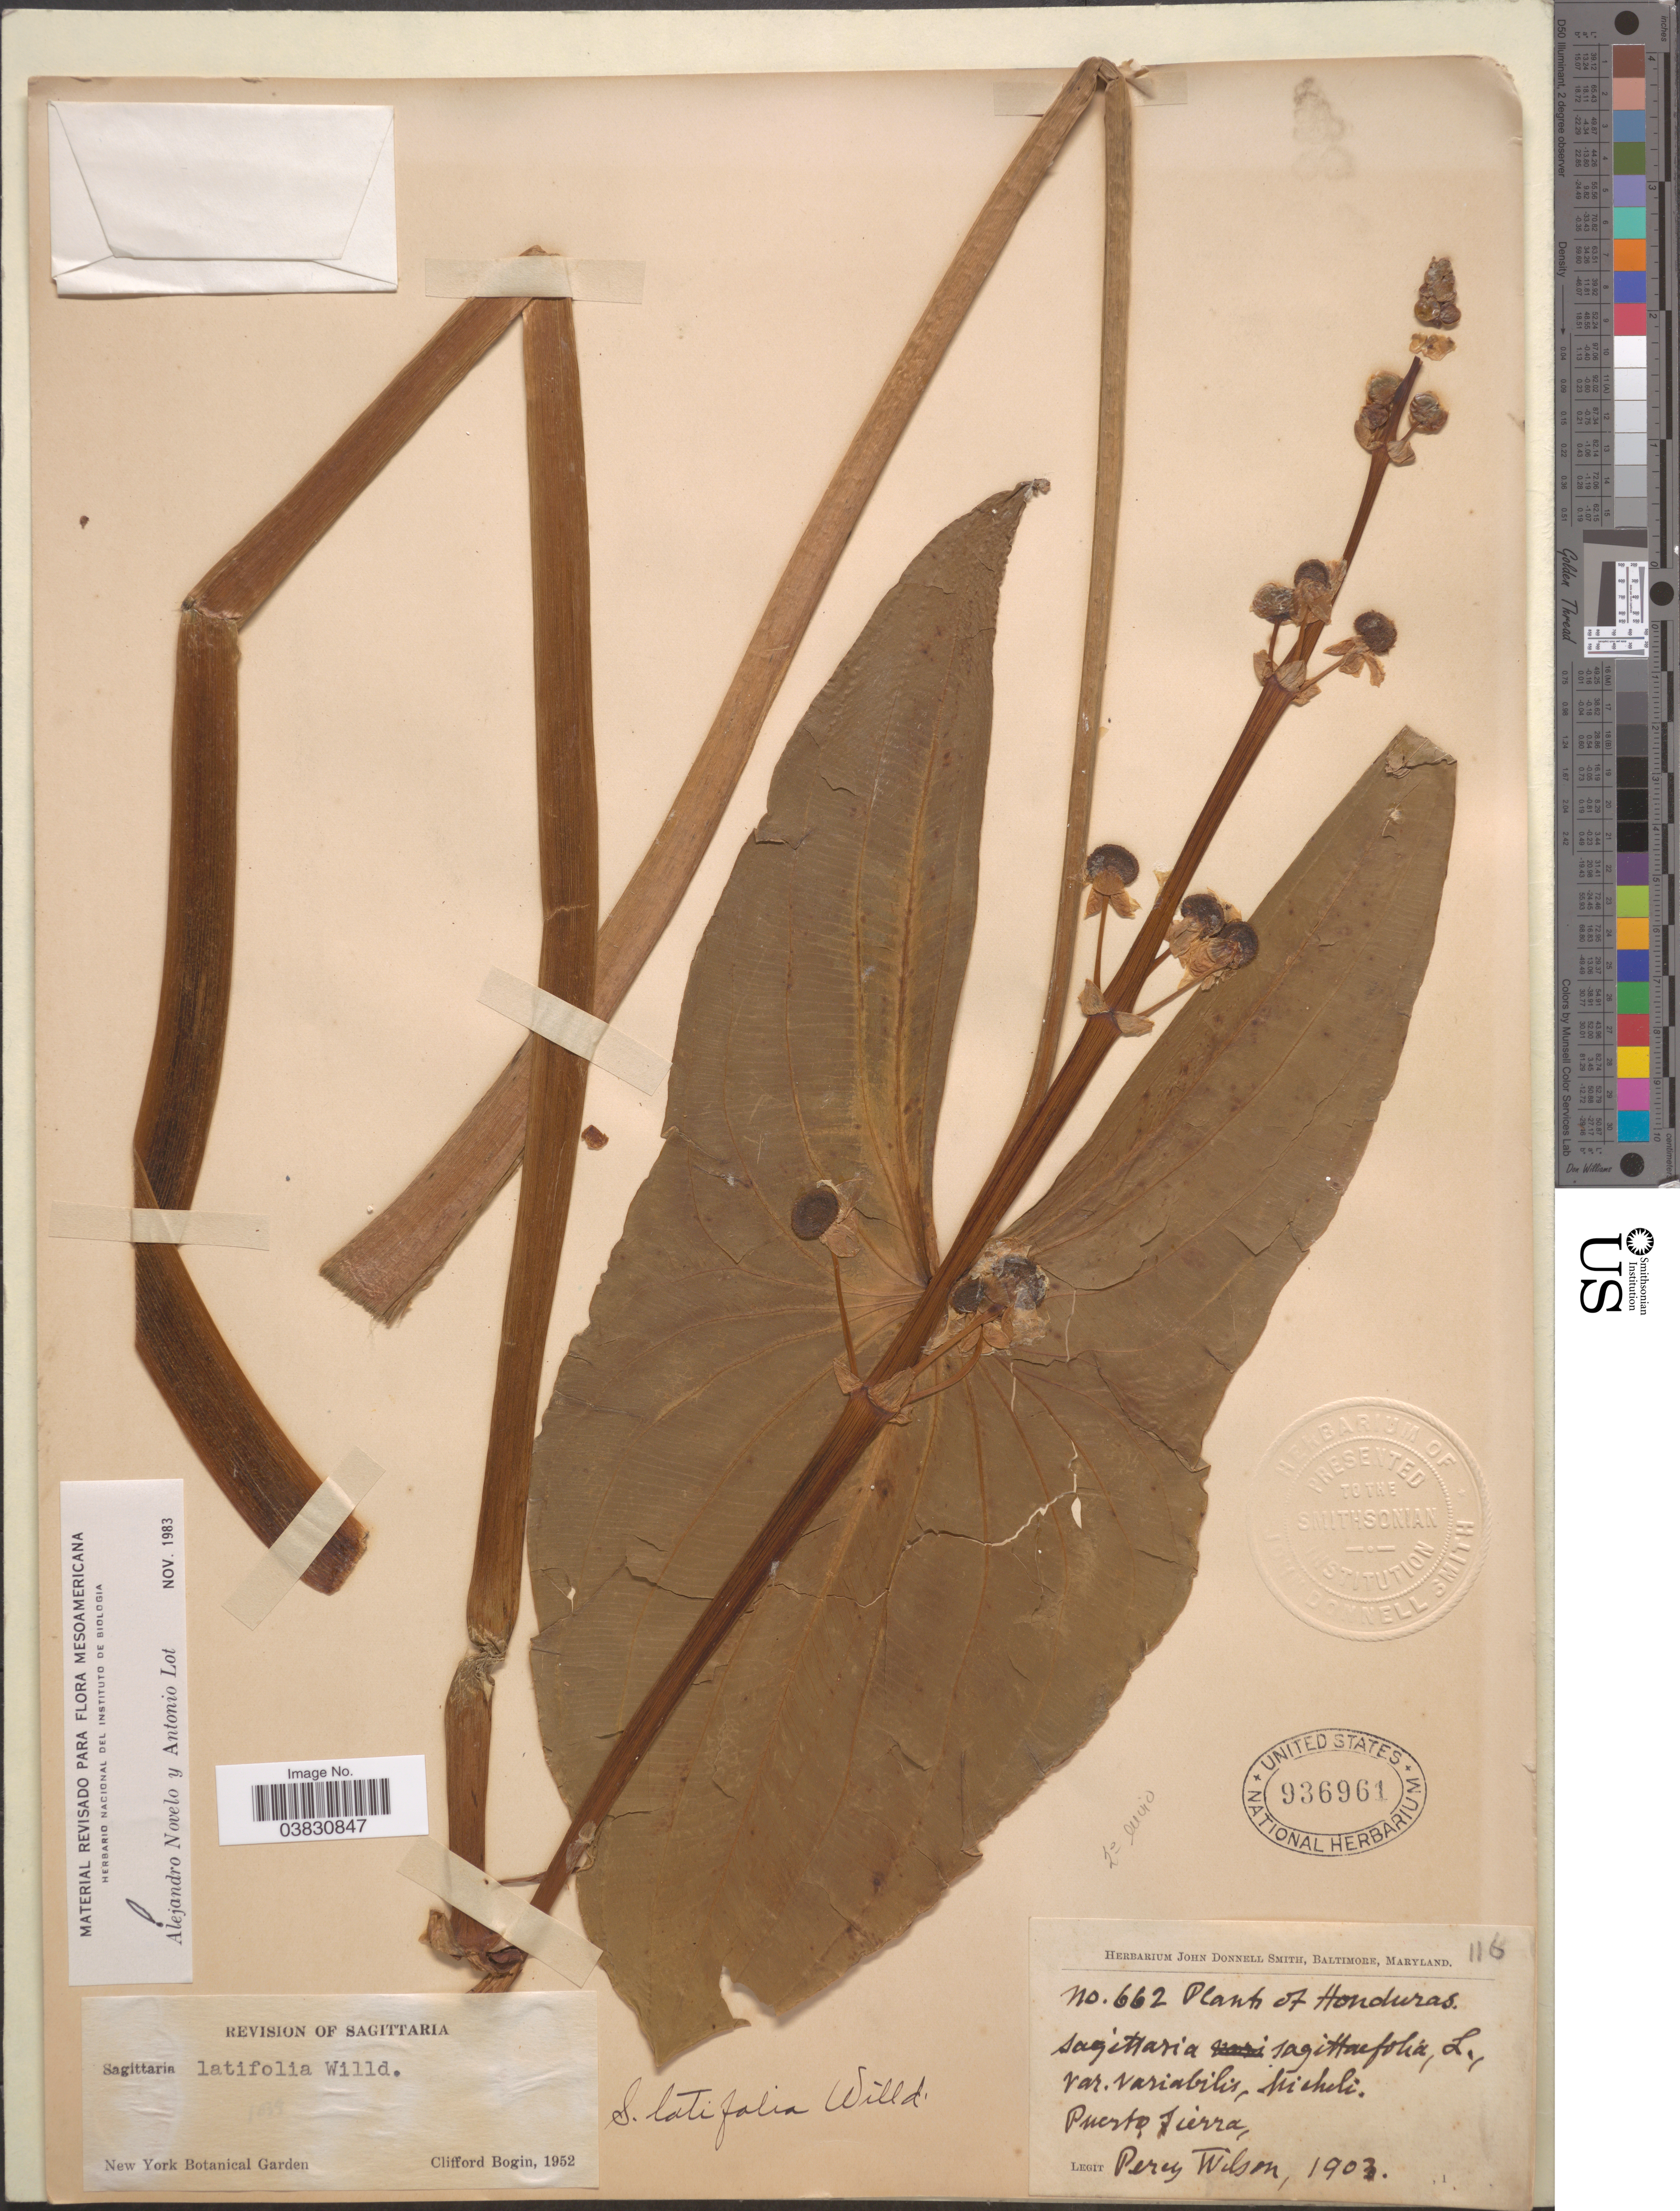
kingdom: Plantae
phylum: Tracheophyta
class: Liliopsida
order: Alismatales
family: Alismataceae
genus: Sagittaria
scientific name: Sagittaria latifolia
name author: Willd.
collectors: P. Wilson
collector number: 662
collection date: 1903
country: Honduras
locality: Puerto Sierra.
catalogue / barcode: US 936961